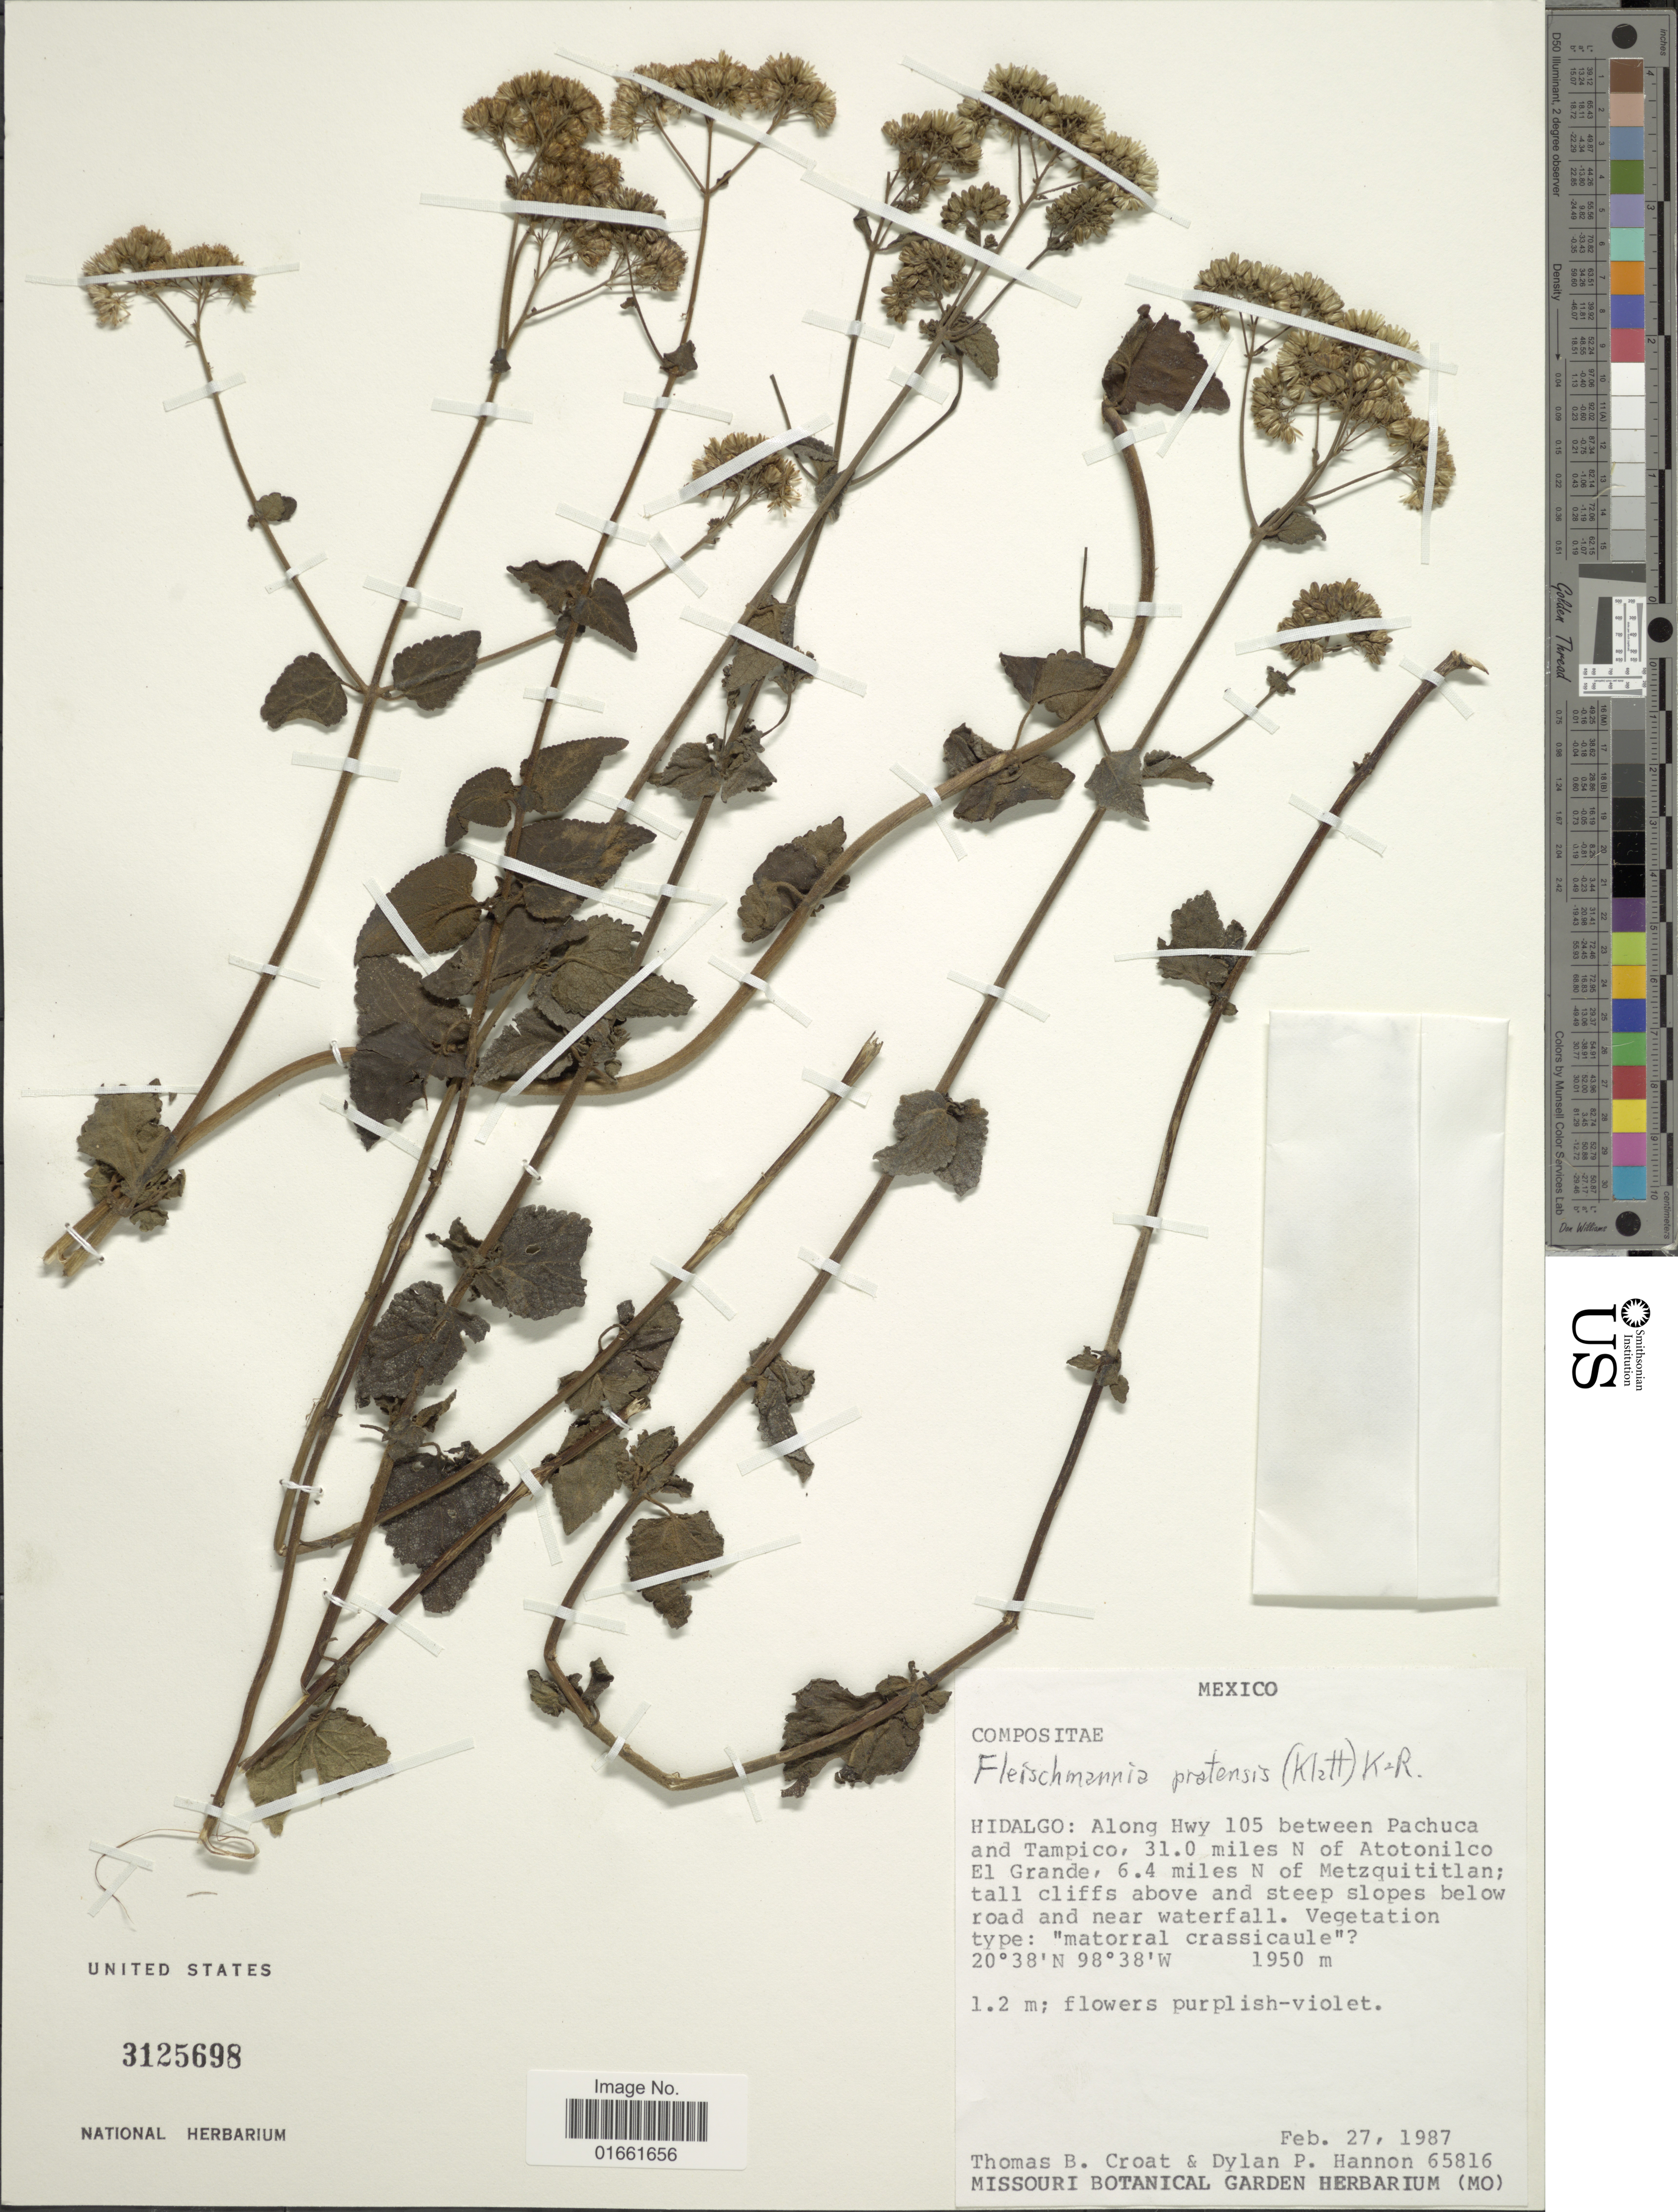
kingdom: Plantae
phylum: Tracheophyta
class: Magnoliopsida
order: Asterales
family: Asteraceae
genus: Fleischmannia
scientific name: Fleischmannia pratensis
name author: (Klatt) R.M. King & H. Rob.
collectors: T. B. Croat & D. Hannon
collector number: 65816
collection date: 1987-02-27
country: Mexico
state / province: Hidalgo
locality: Along Hwy 105 between Pachuca and Tampico, 31.0 miles N of Atotonilco El Grande, 6.4 miles N of Metzquititlan; tall cliffs above and steep slopes below road and near waterfall.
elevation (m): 1950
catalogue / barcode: US 3125698